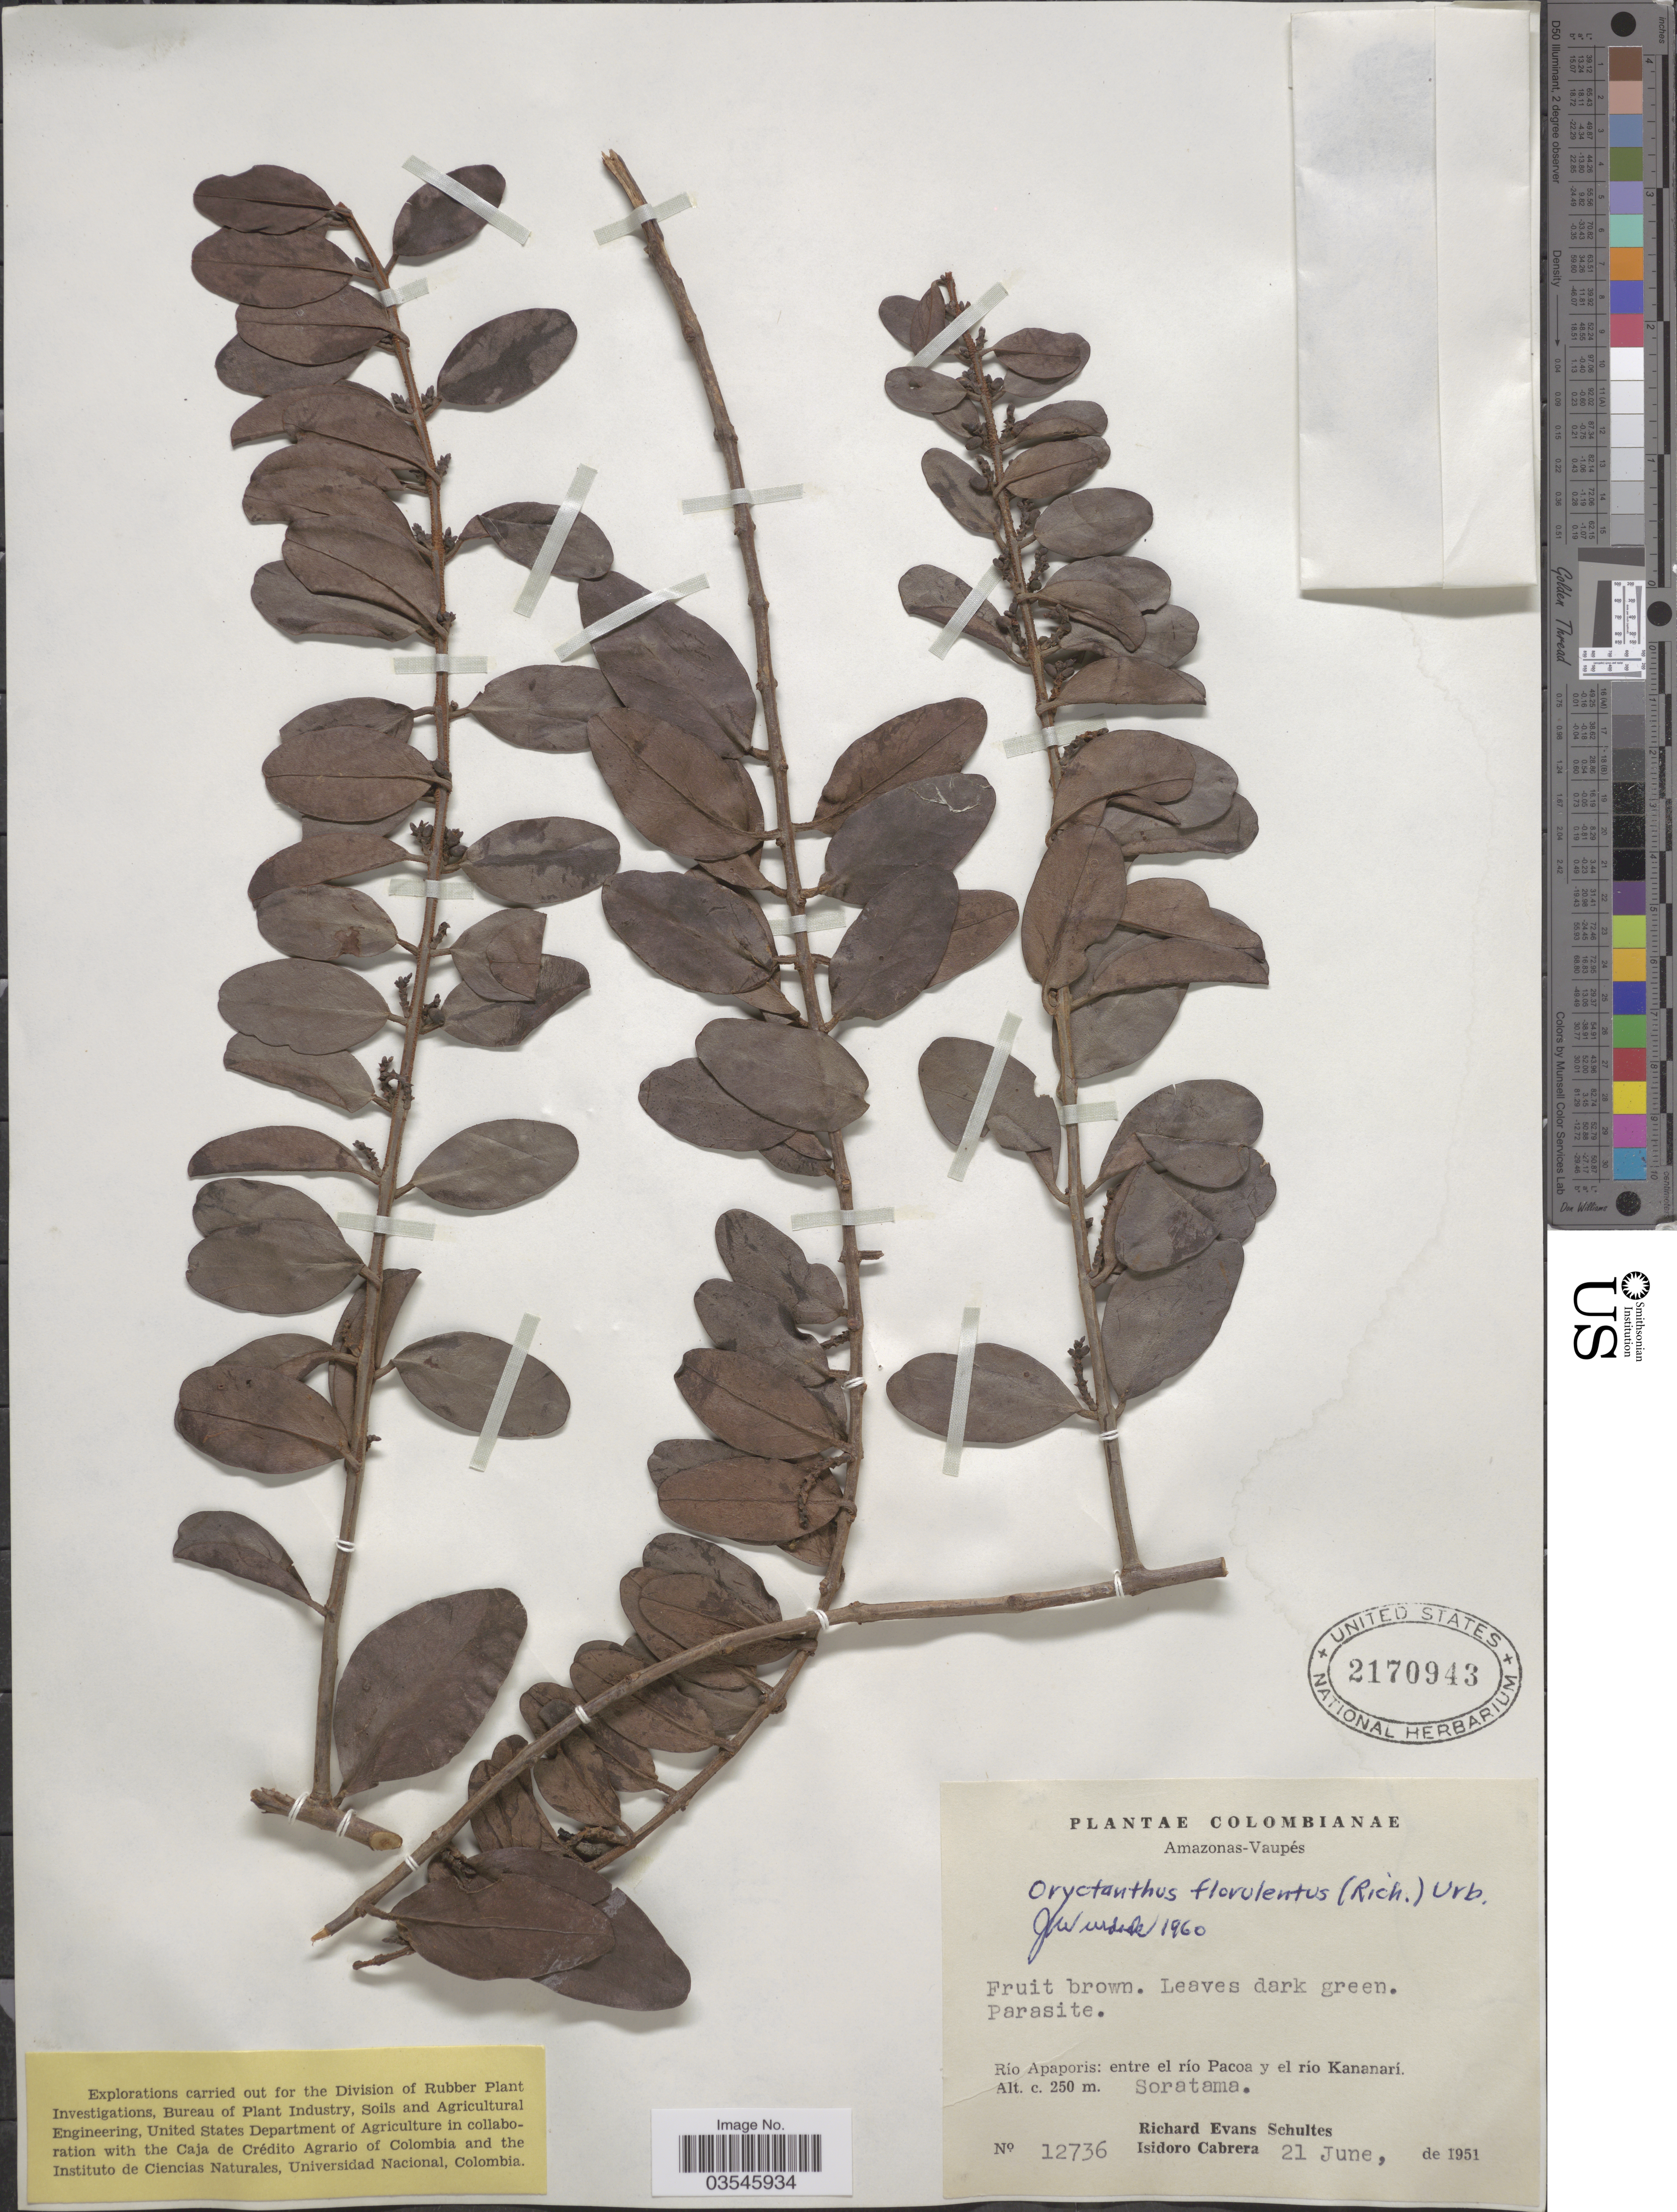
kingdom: Plantae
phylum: Tracheophyta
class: Magnoliopsida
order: Santalales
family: Loranthaceae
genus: Oryctanthus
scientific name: Oryctanthus florulentus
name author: (Rich.) Tiegh.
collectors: R. E. Schultes & I. Cabrera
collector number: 12736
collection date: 1951-06-21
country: Colombia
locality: Amazonas-Vaupés. Río Apaporis: entre el río Pacoa y el río Kananarí. Soratama.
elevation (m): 250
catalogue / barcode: US 2170943